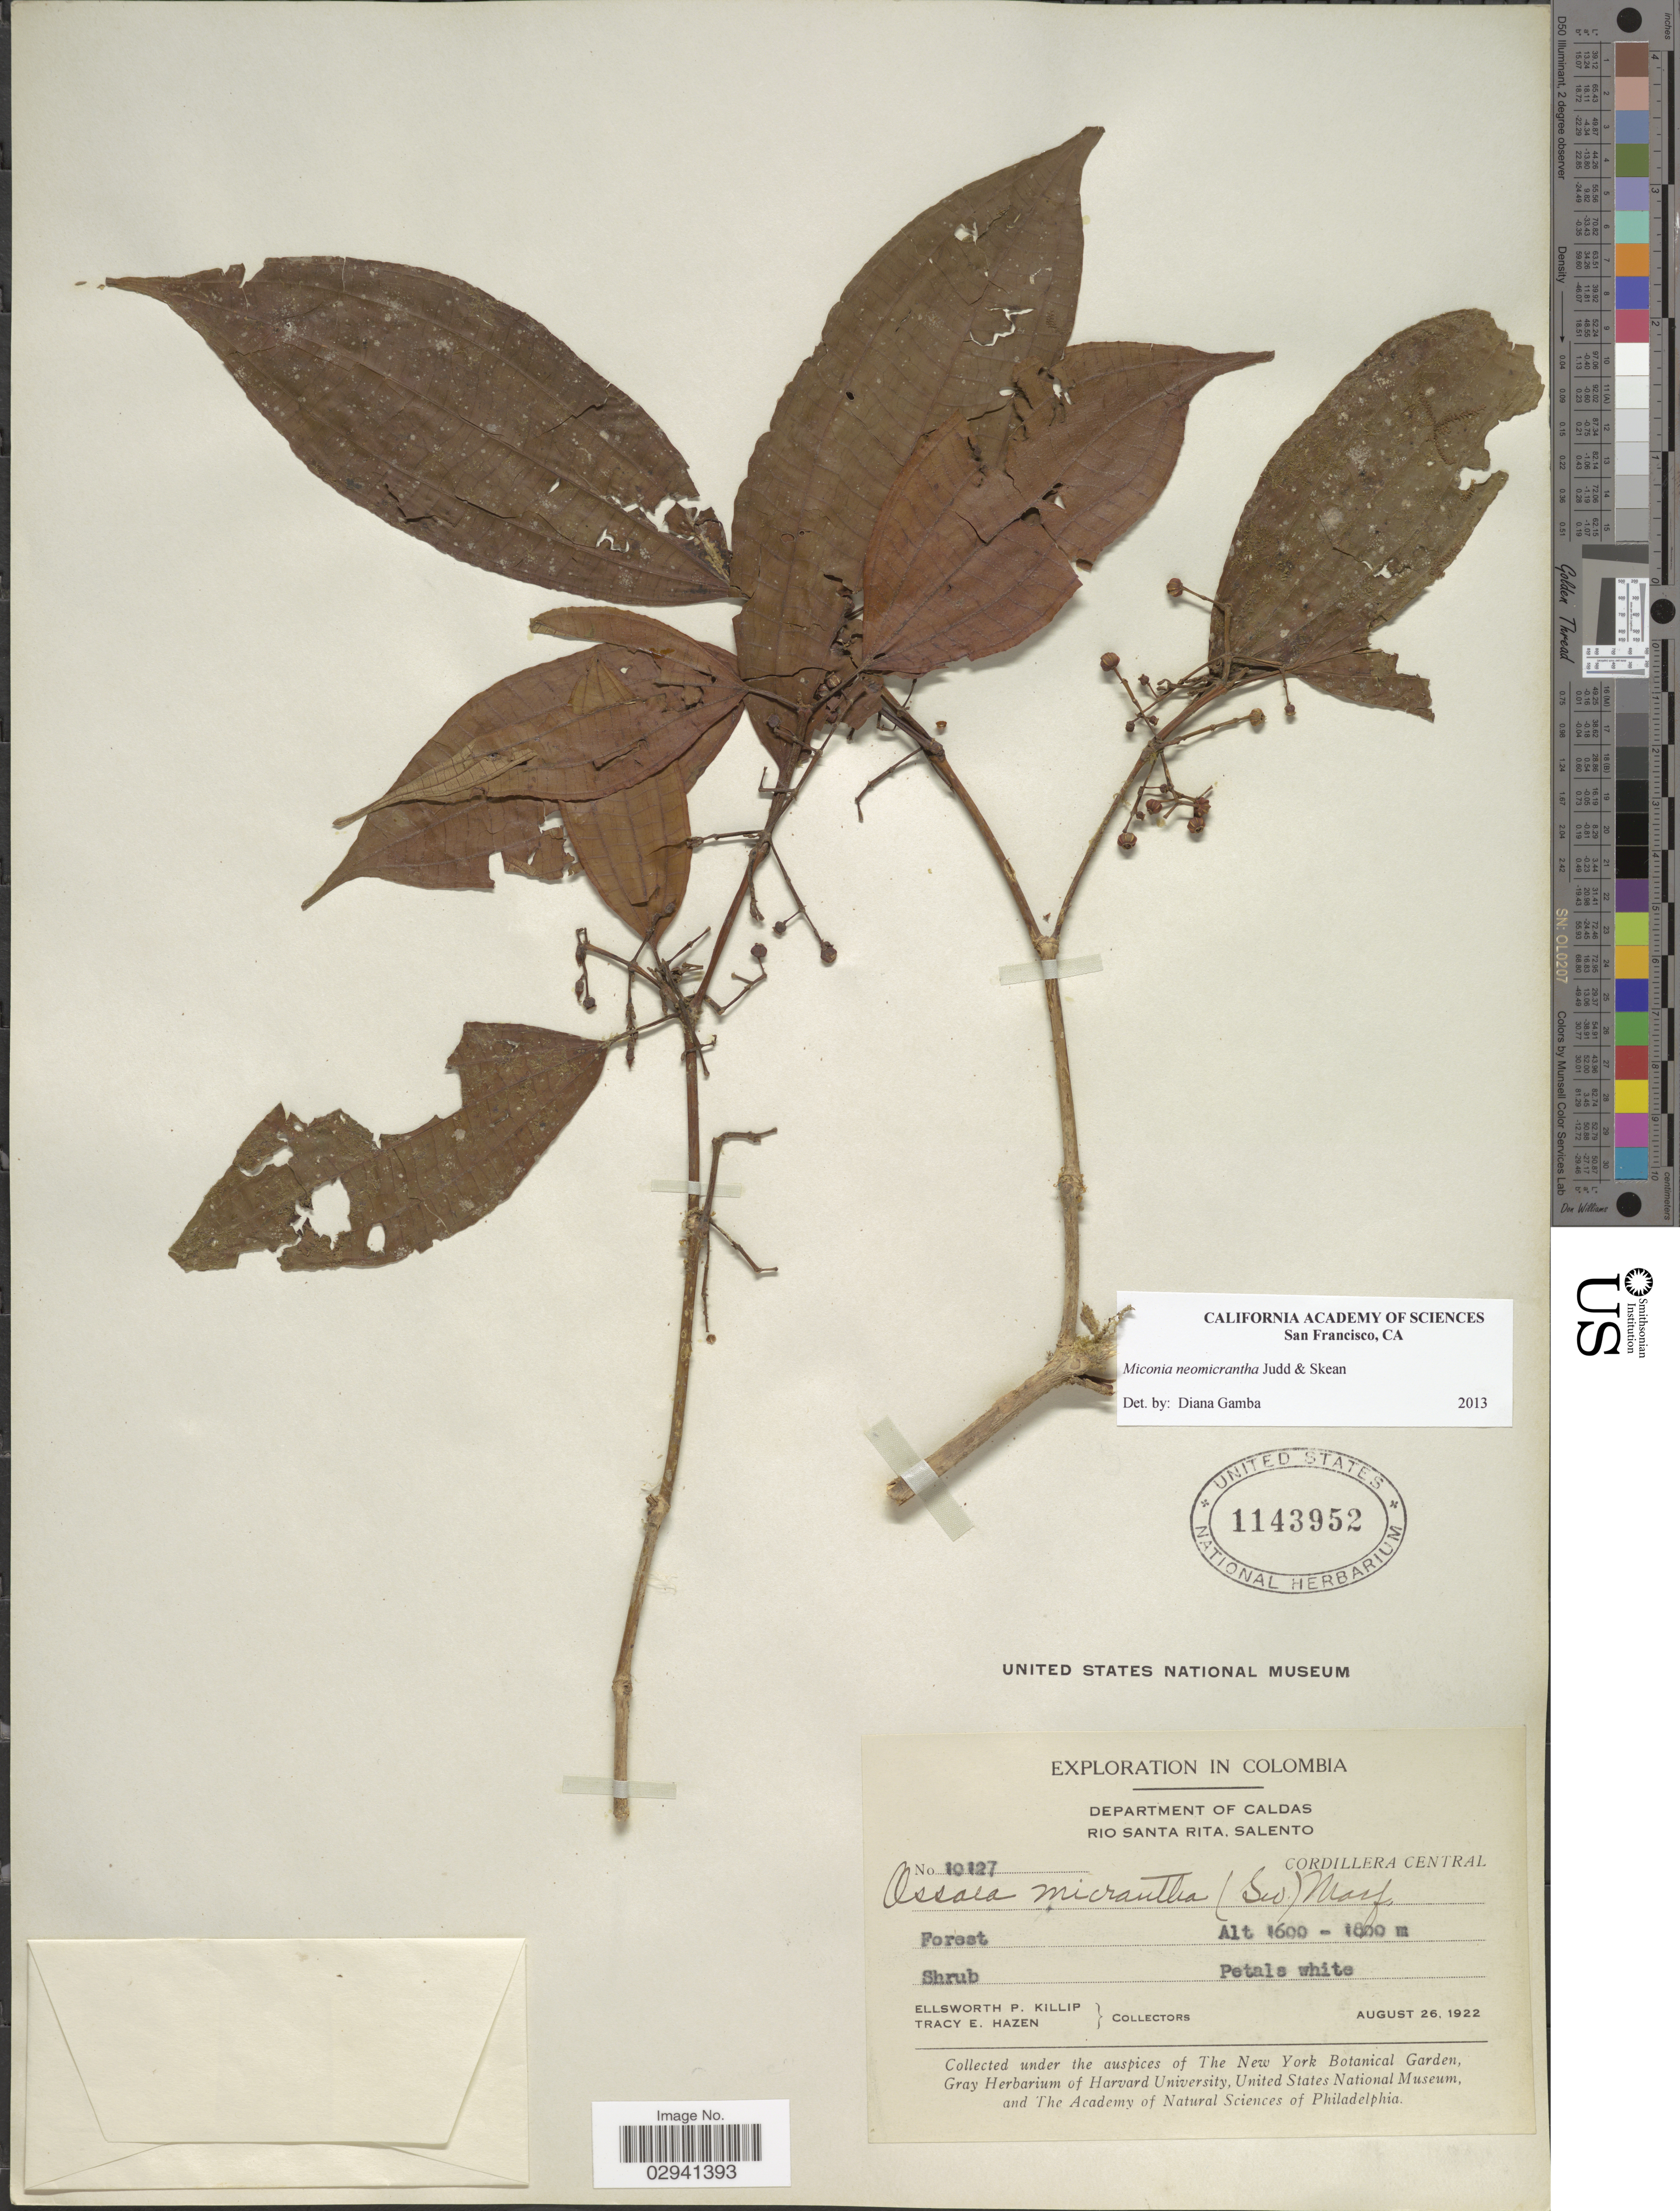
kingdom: Plantae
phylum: Tracheophyta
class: Magnoliopsida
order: Myrtales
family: Melastomataceae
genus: Miconia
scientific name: Miconia neomicrantha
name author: Judd & Skean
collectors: E. P. Killip & T. E. Hazen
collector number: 10127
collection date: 1922-08-26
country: Colombia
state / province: Caldas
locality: Department of Caldas, Rio Santa Rita, Salento, Cordillera Central.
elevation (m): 1600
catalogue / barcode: US 1143952